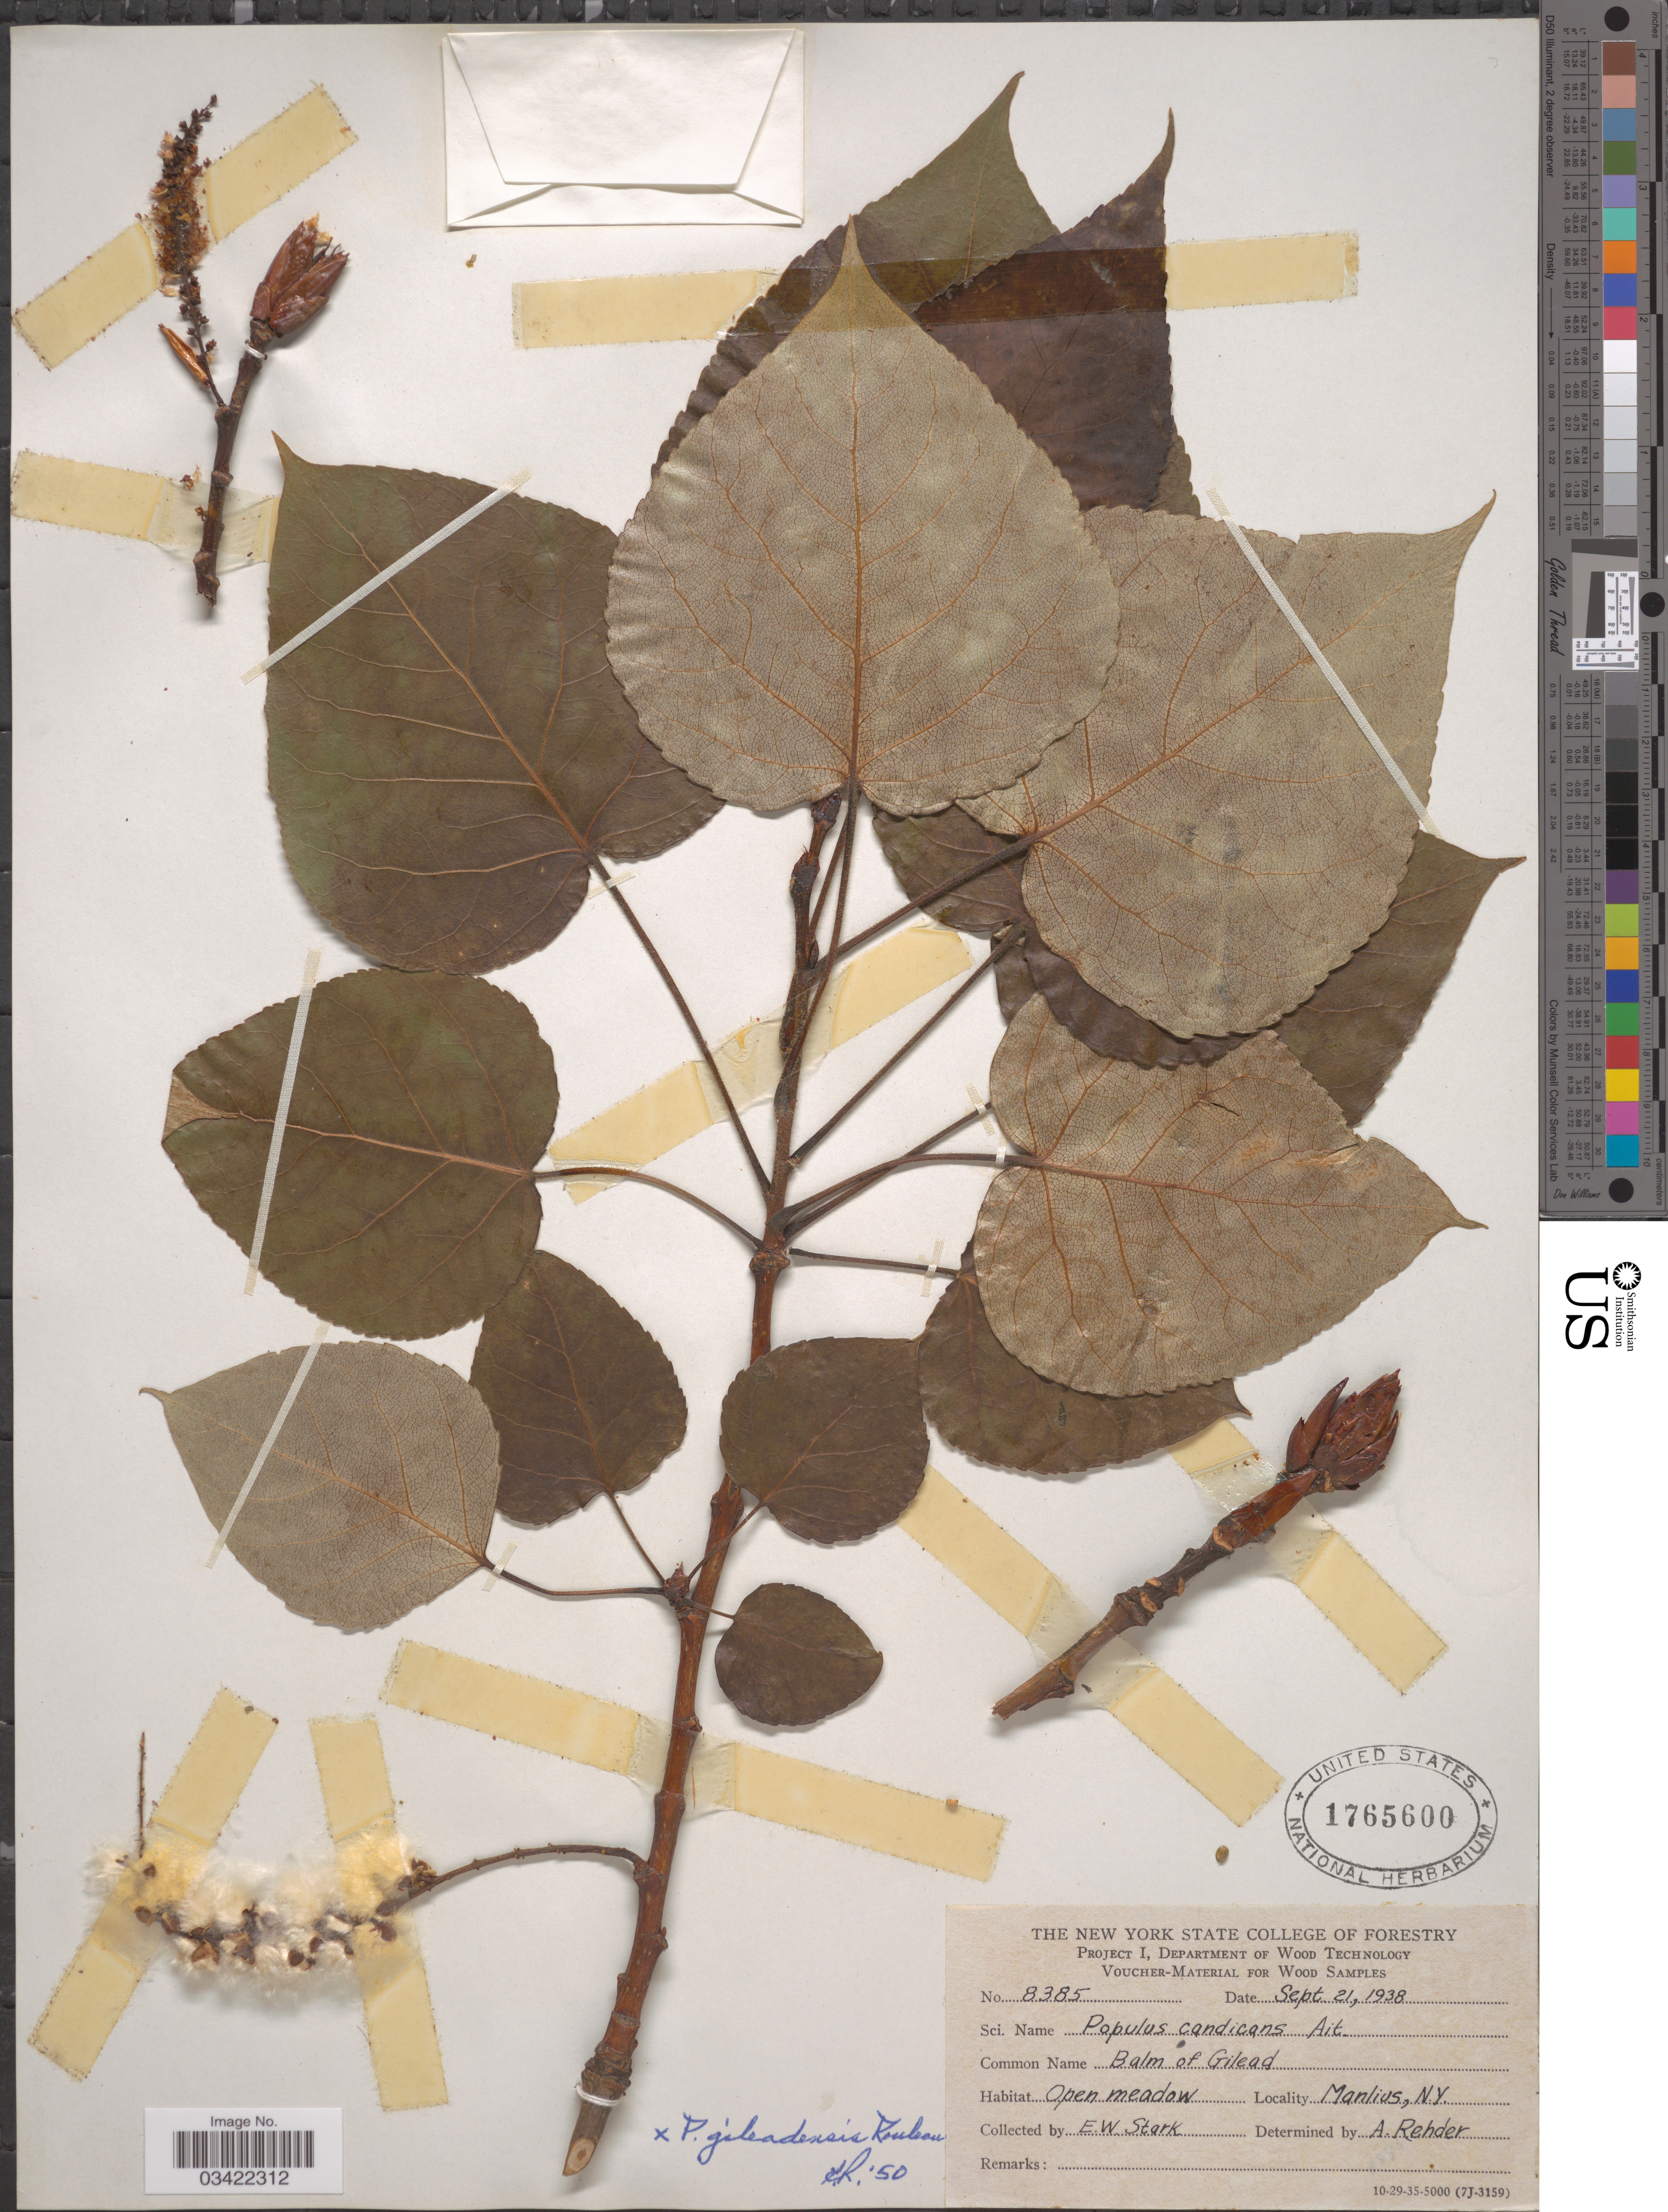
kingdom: Plantae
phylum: Tracheophyta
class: Magnoliopsida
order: Malpighiales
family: Salicaceae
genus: Populus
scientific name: Populus x jackii 'Balm of Gilead'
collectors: E. Stark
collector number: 8385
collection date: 1938-09-21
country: United States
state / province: New York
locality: Manlius.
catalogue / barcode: US 1765600